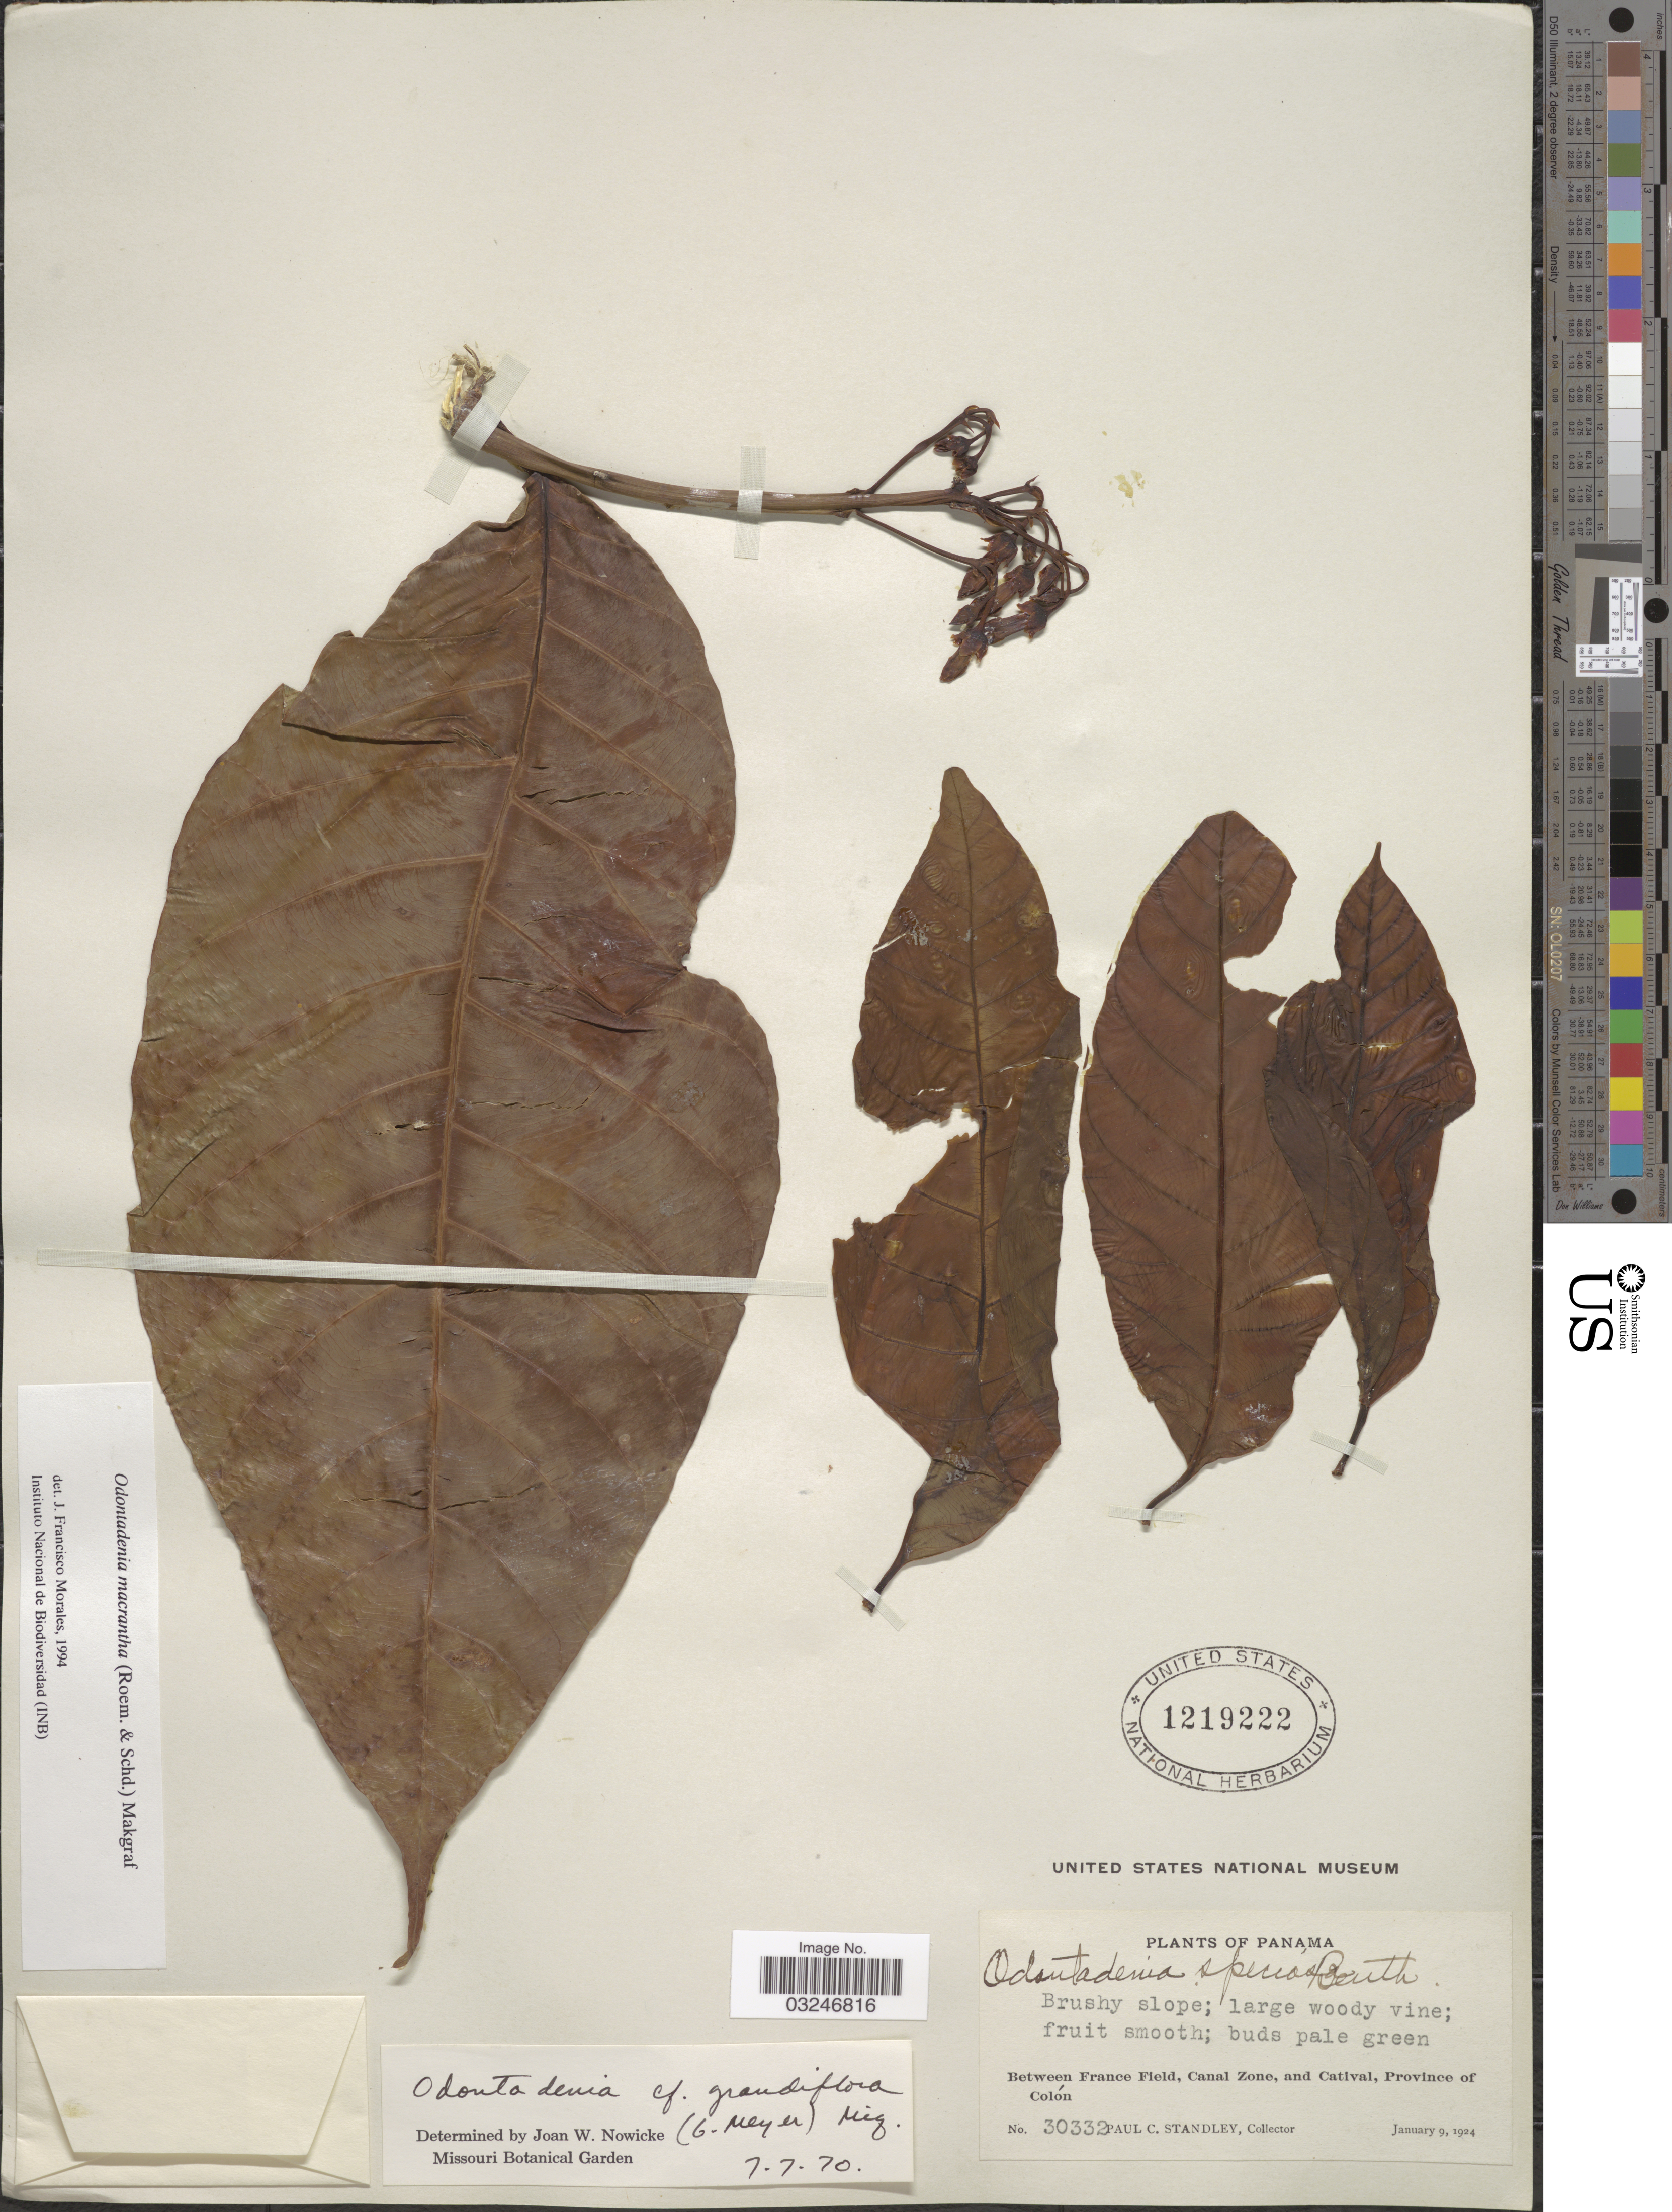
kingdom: Plantae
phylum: Tracheophyta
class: Magnoliopsida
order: Gentianales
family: Apocynaceae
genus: Odontadenia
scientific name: Odontadenia macrantha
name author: (Roem. & Schult.) Markgr.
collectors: P. C. Standley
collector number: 30332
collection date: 1924-01-09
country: Ecuador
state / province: Colón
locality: Between France Field, Canal Zone and Catival.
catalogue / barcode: US 1219222